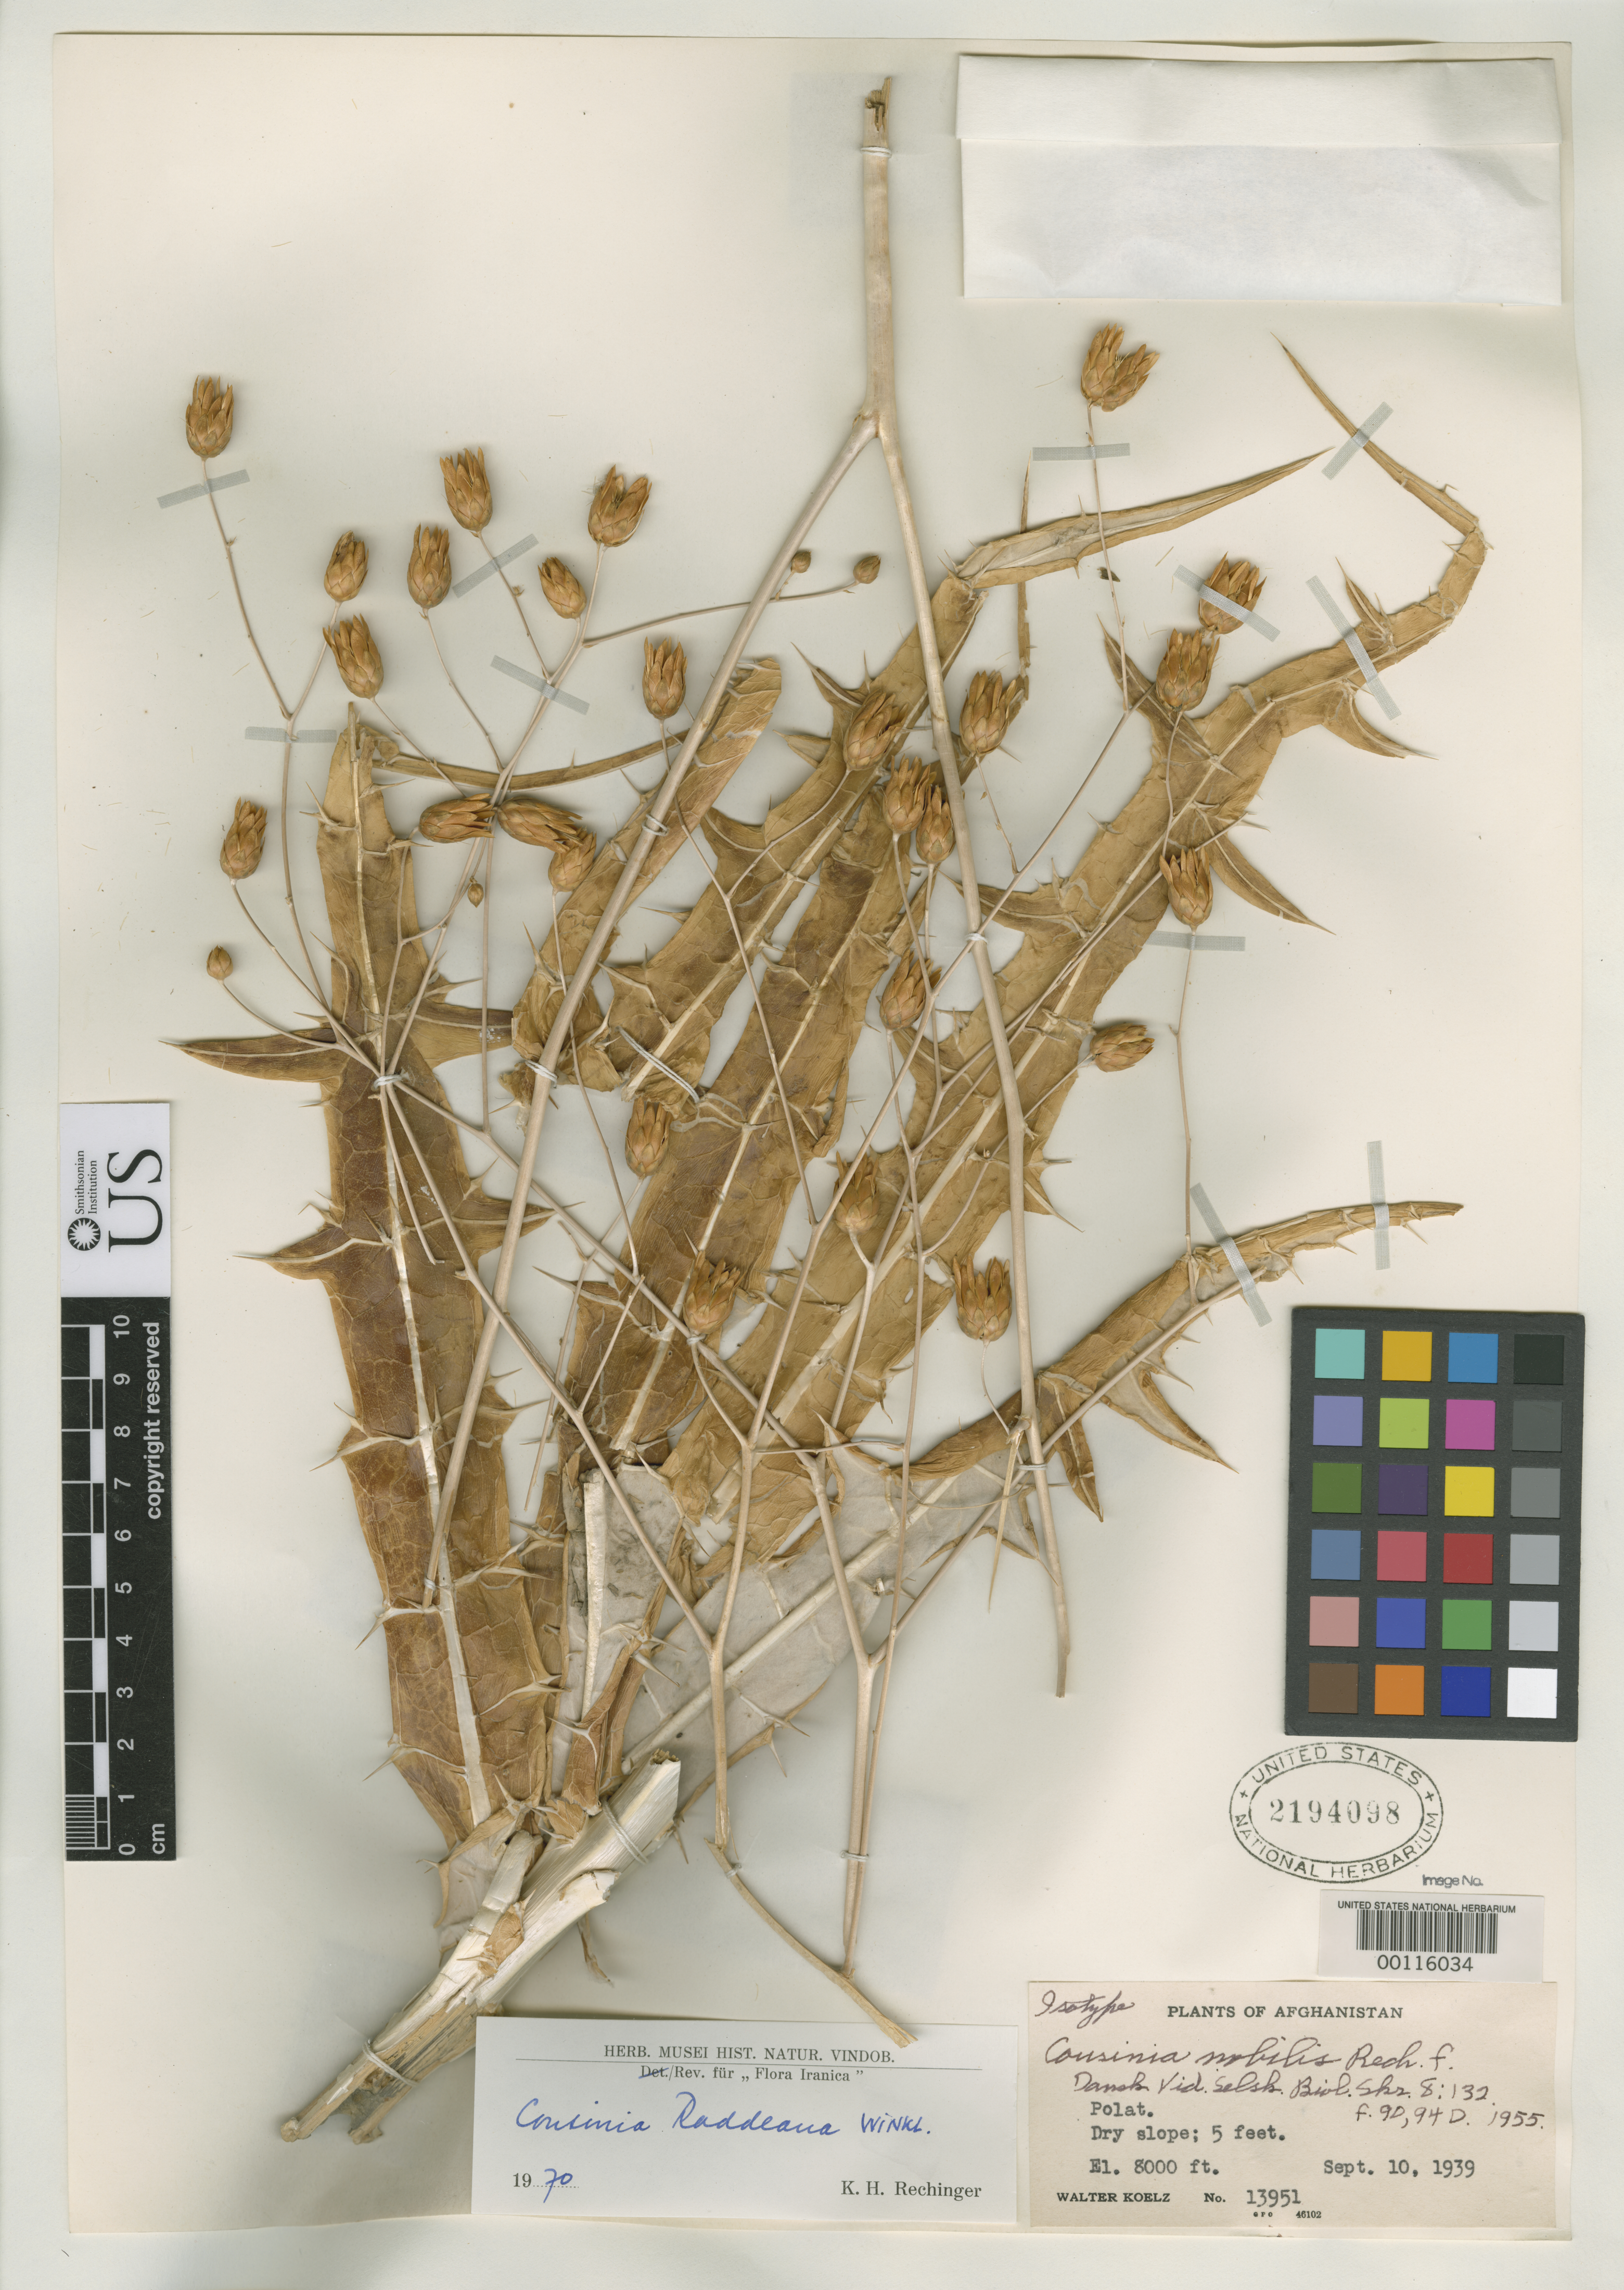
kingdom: Plantae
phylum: Tracheophyta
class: Magnoliopsida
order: Asterales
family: Asteraceae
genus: Cousinia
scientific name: Cousinia nobilis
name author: Rech. f.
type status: Isotype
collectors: W. N. Koelz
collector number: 13951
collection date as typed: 10 Sep 1939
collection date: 1939-09-10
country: Afghanistan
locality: Polat.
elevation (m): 2438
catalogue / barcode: US 2194098